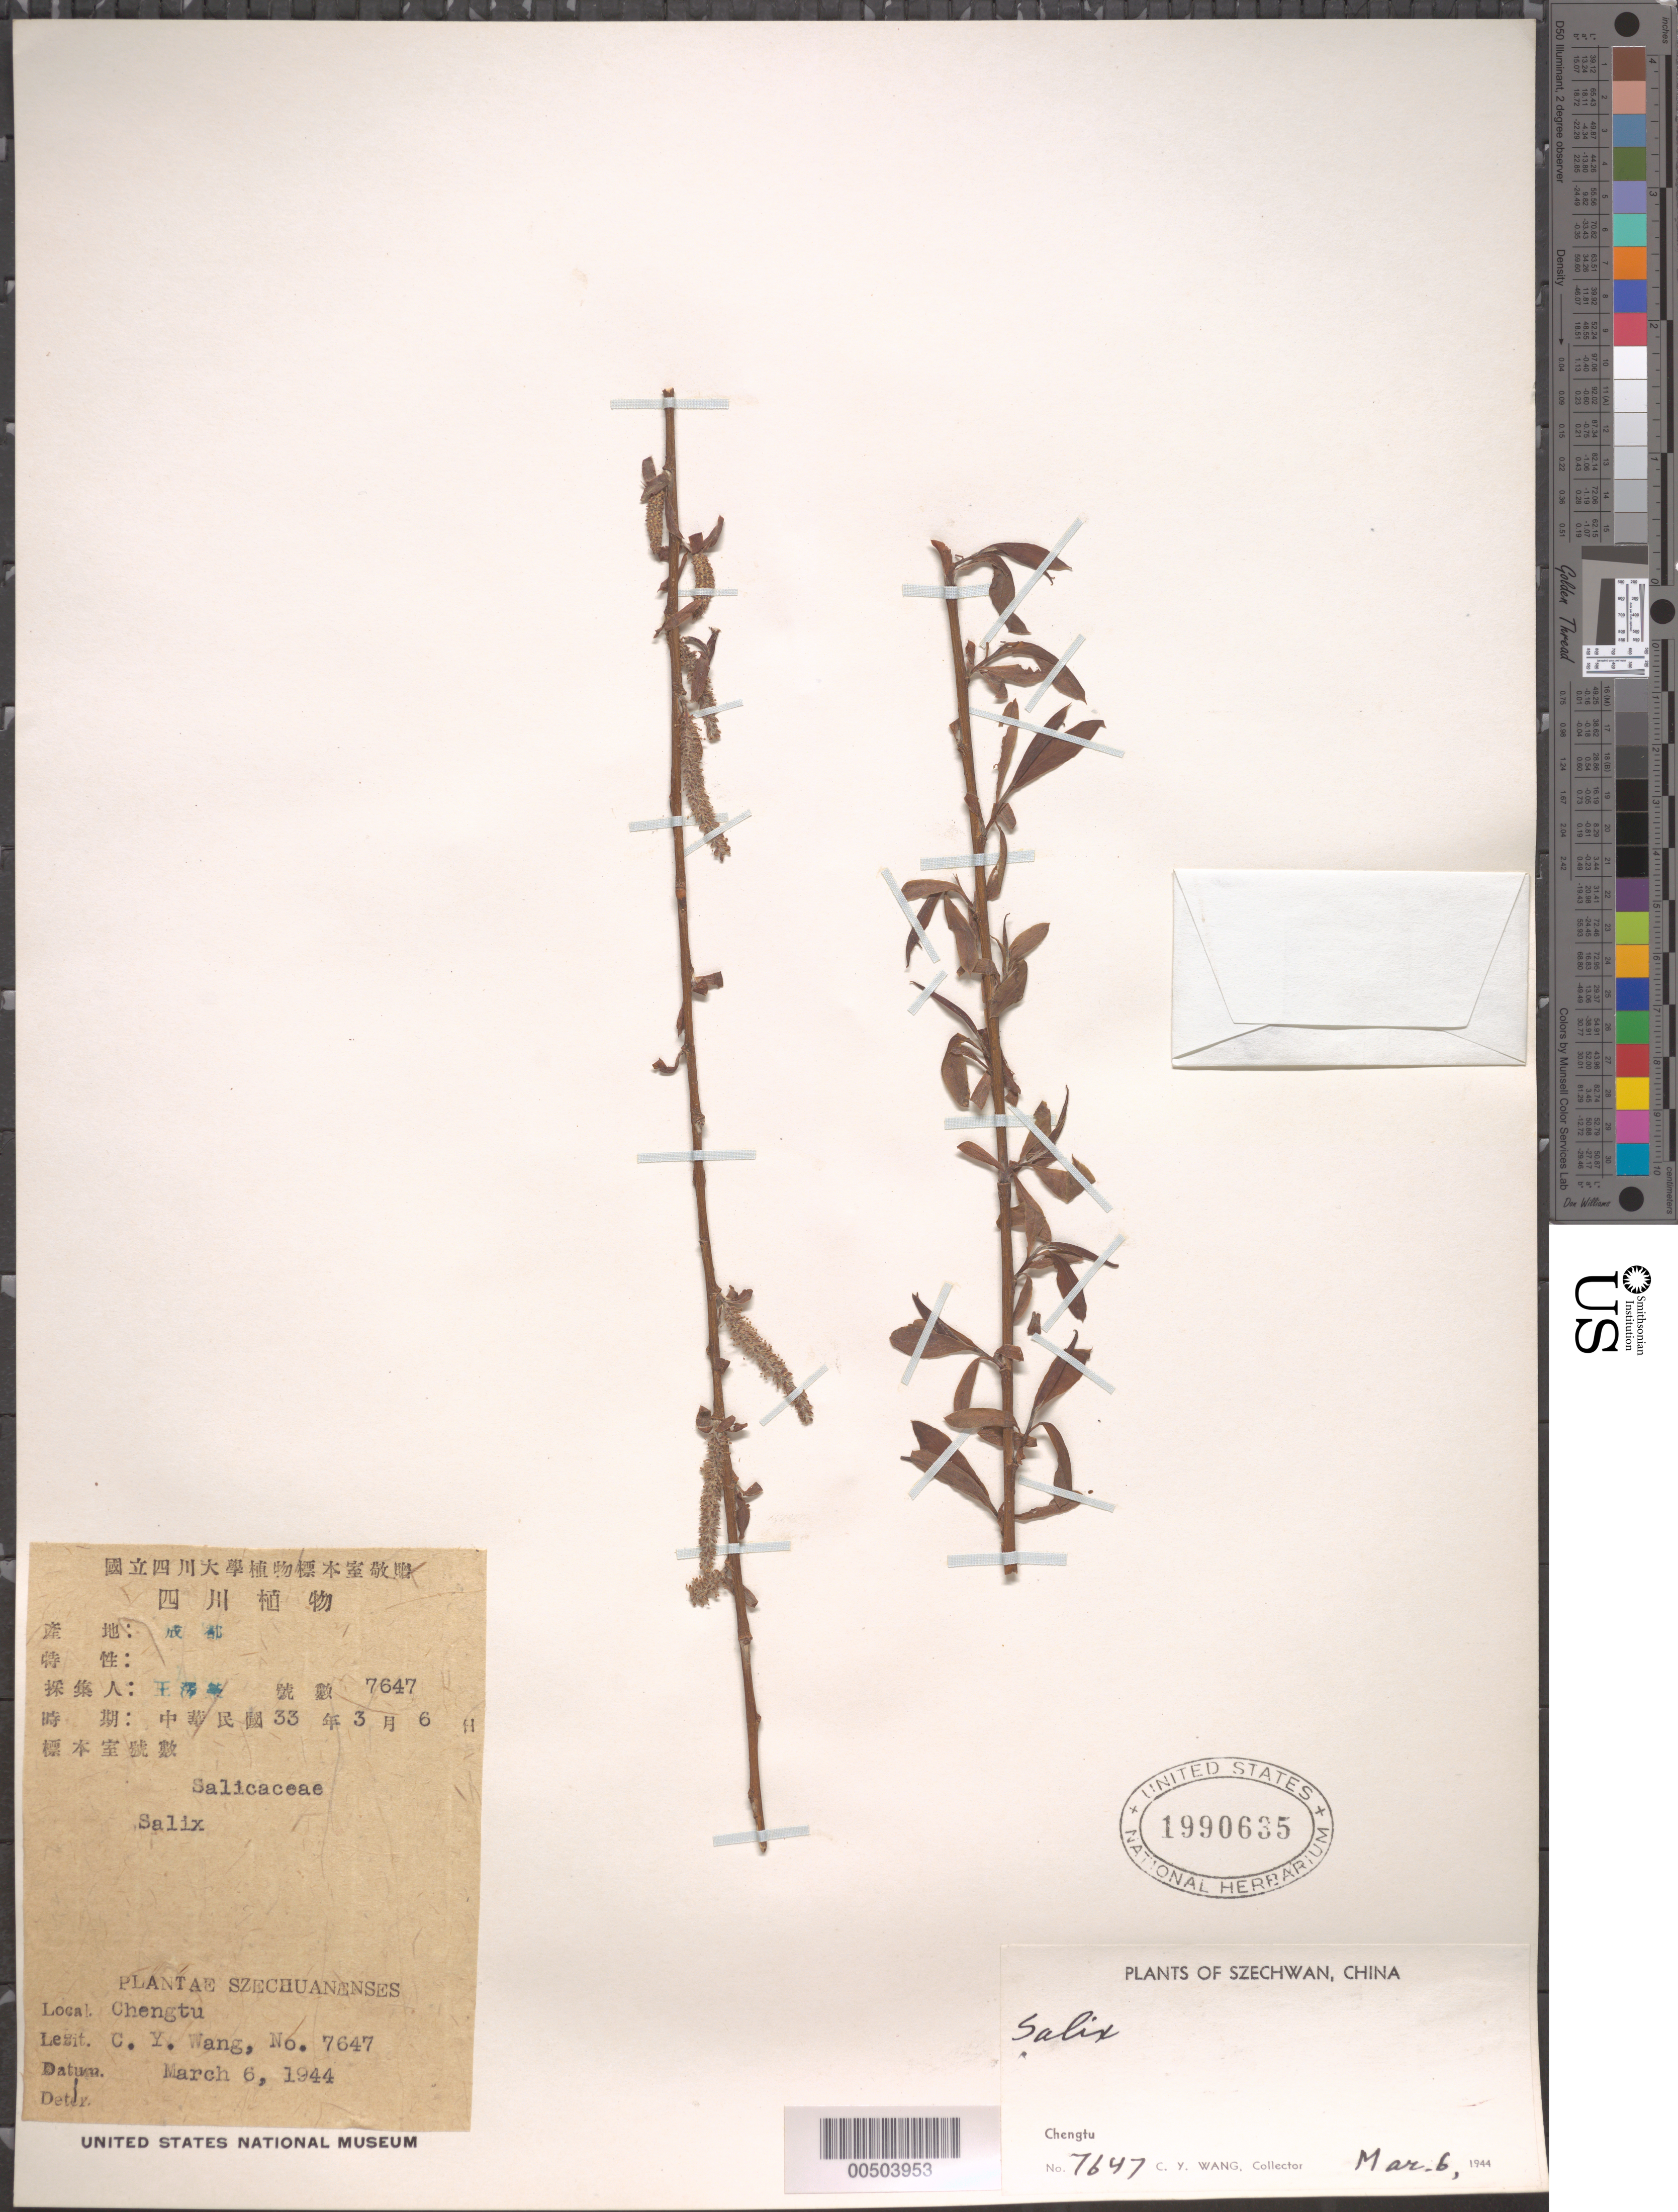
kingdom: Plantae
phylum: Tracheophyta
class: Magnoliopsida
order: Malpighiales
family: Salicaceae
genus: Salix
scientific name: Salix sp.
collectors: C. y. Wang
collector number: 7647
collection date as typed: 06 Mar 1944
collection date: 1944-03-06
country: China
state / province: Sichuan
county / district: Chengdu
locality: Ch'eng-tu Shih. [= Chengdu Shi]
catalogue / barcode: US 1990635